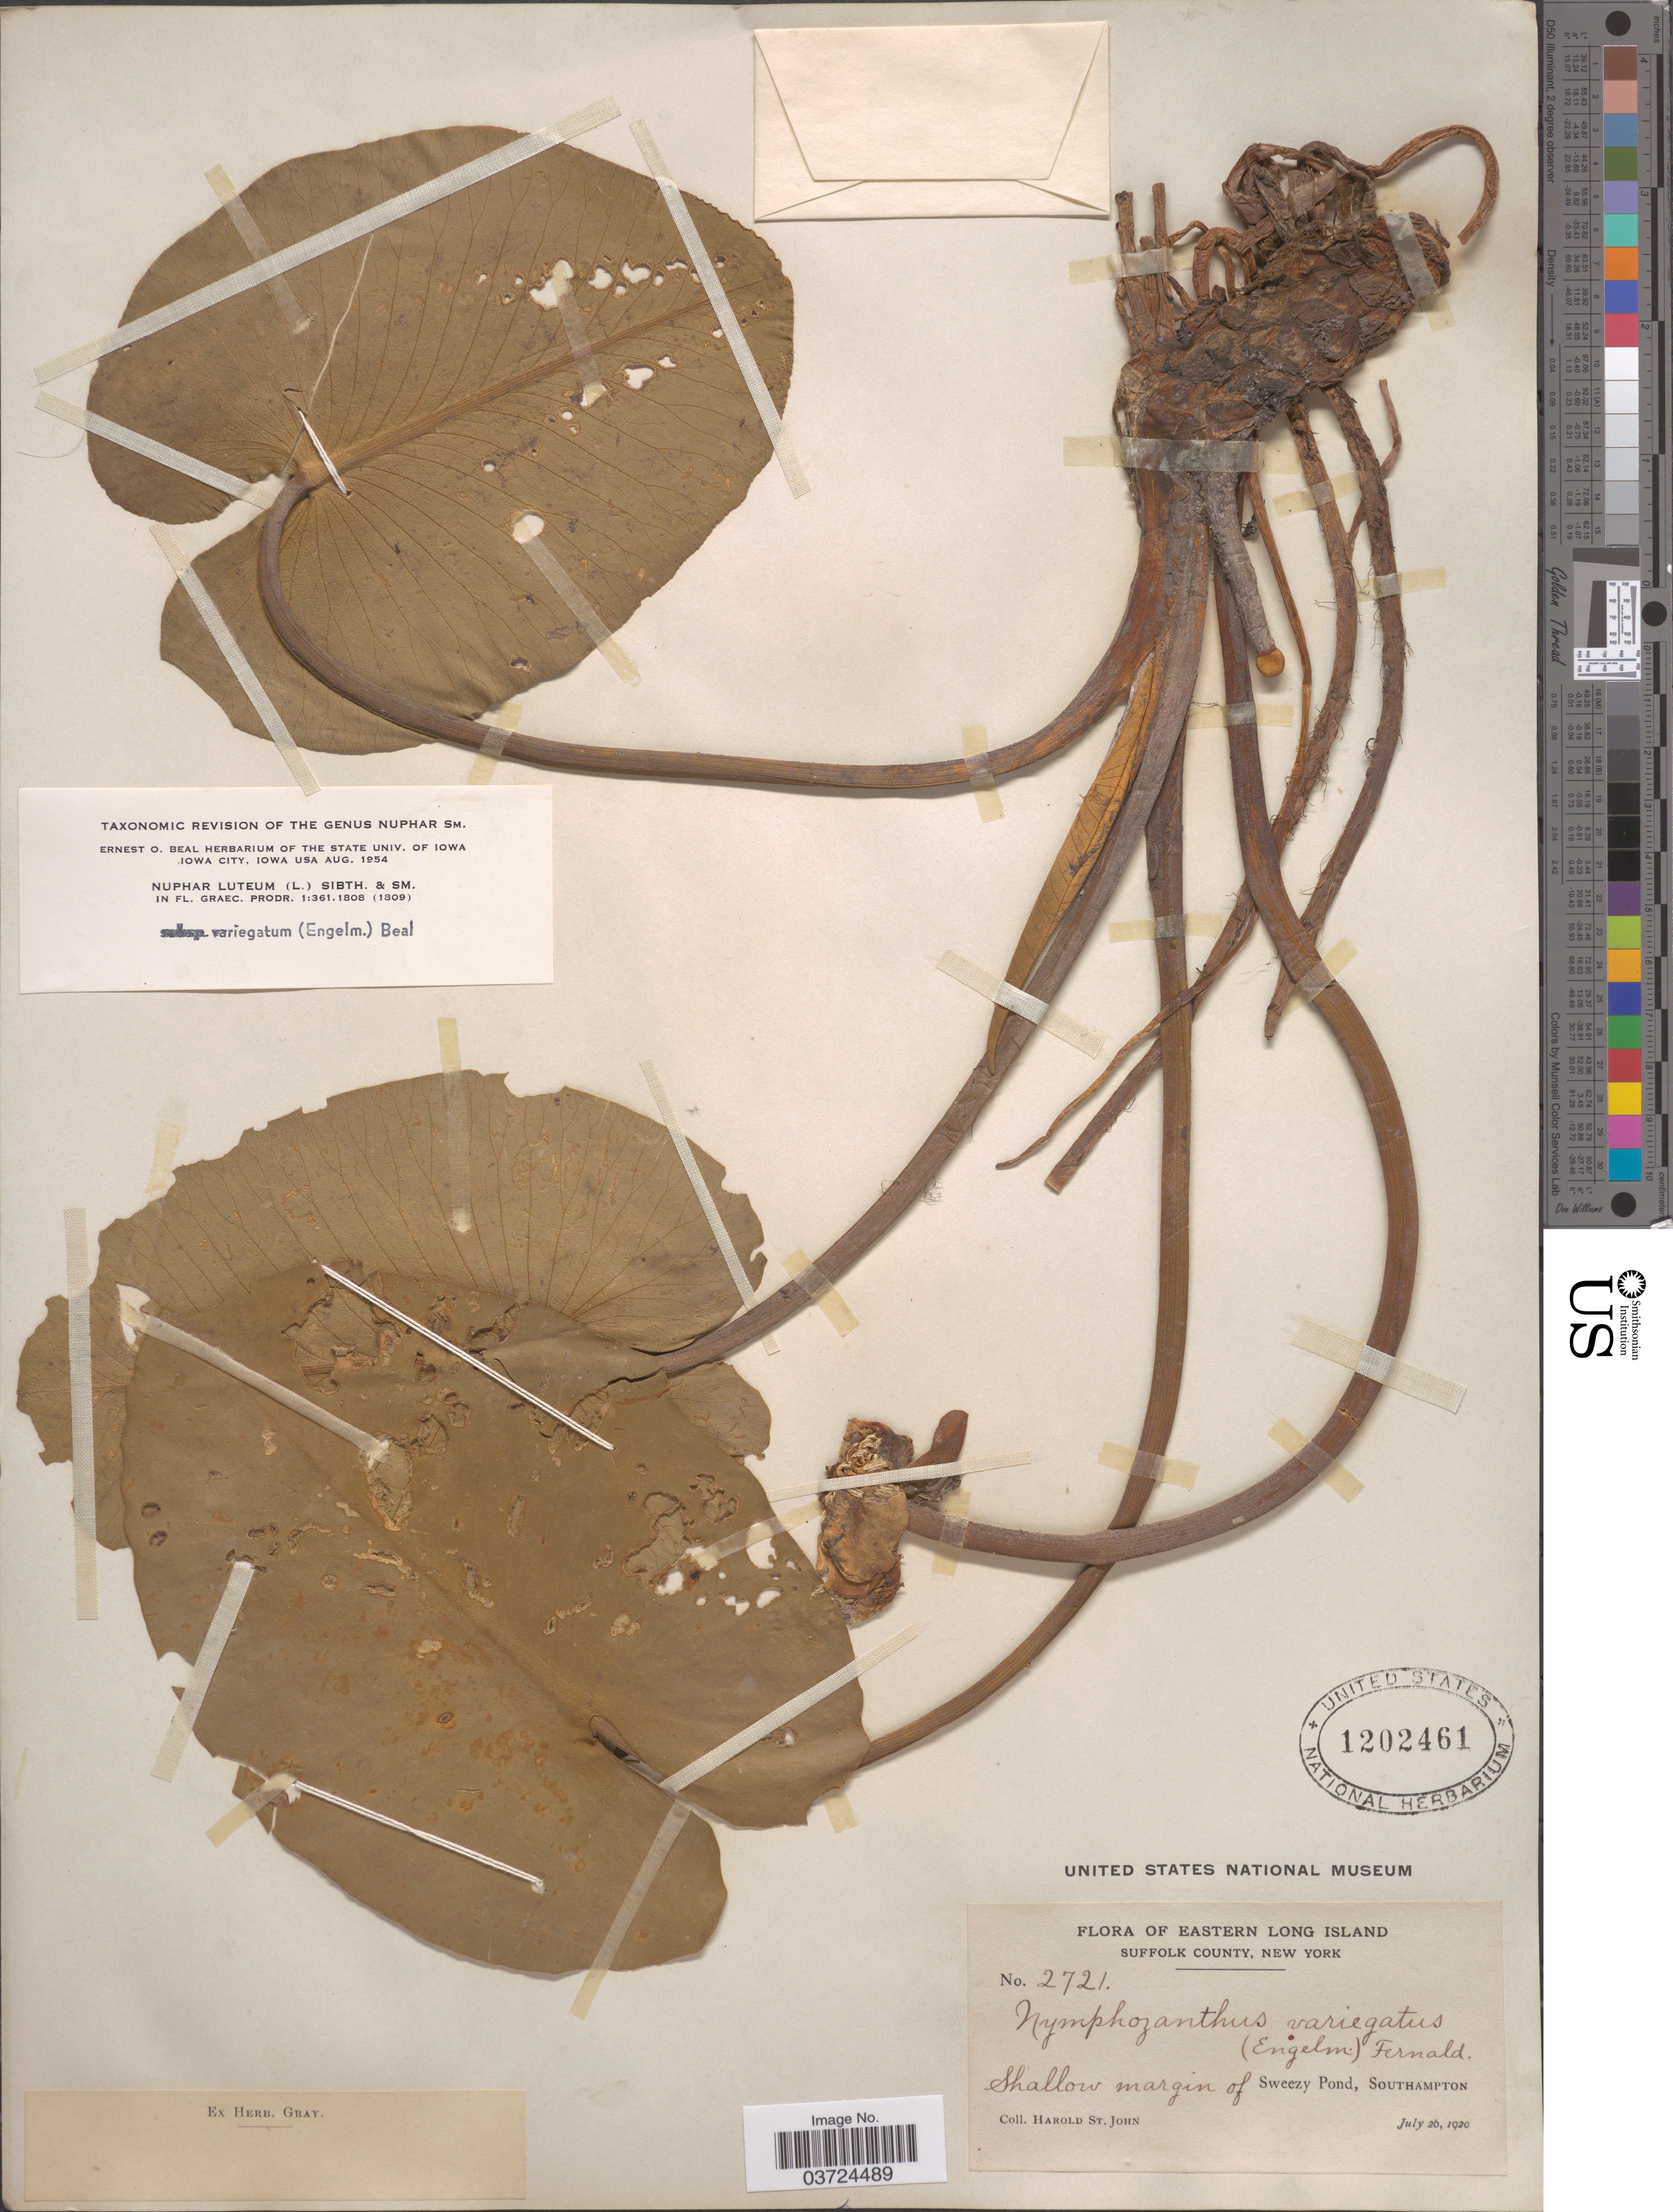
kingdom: Plantae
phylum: Tracheophyta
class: Magnoliopsida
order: Nymphaeales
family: Nymphaeaceae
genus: Nuphar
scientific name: Nuphar lutea subsp. variegata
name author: (Engelm. ex Durand) E.O. Beal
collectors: H. St. John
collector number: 2721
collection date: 1920-07-26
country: United States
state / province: New York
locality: Eastern Long Island. Suffolk County. Shallow margin of Sweezy Pond, Southampton.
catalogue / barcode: US 1202461